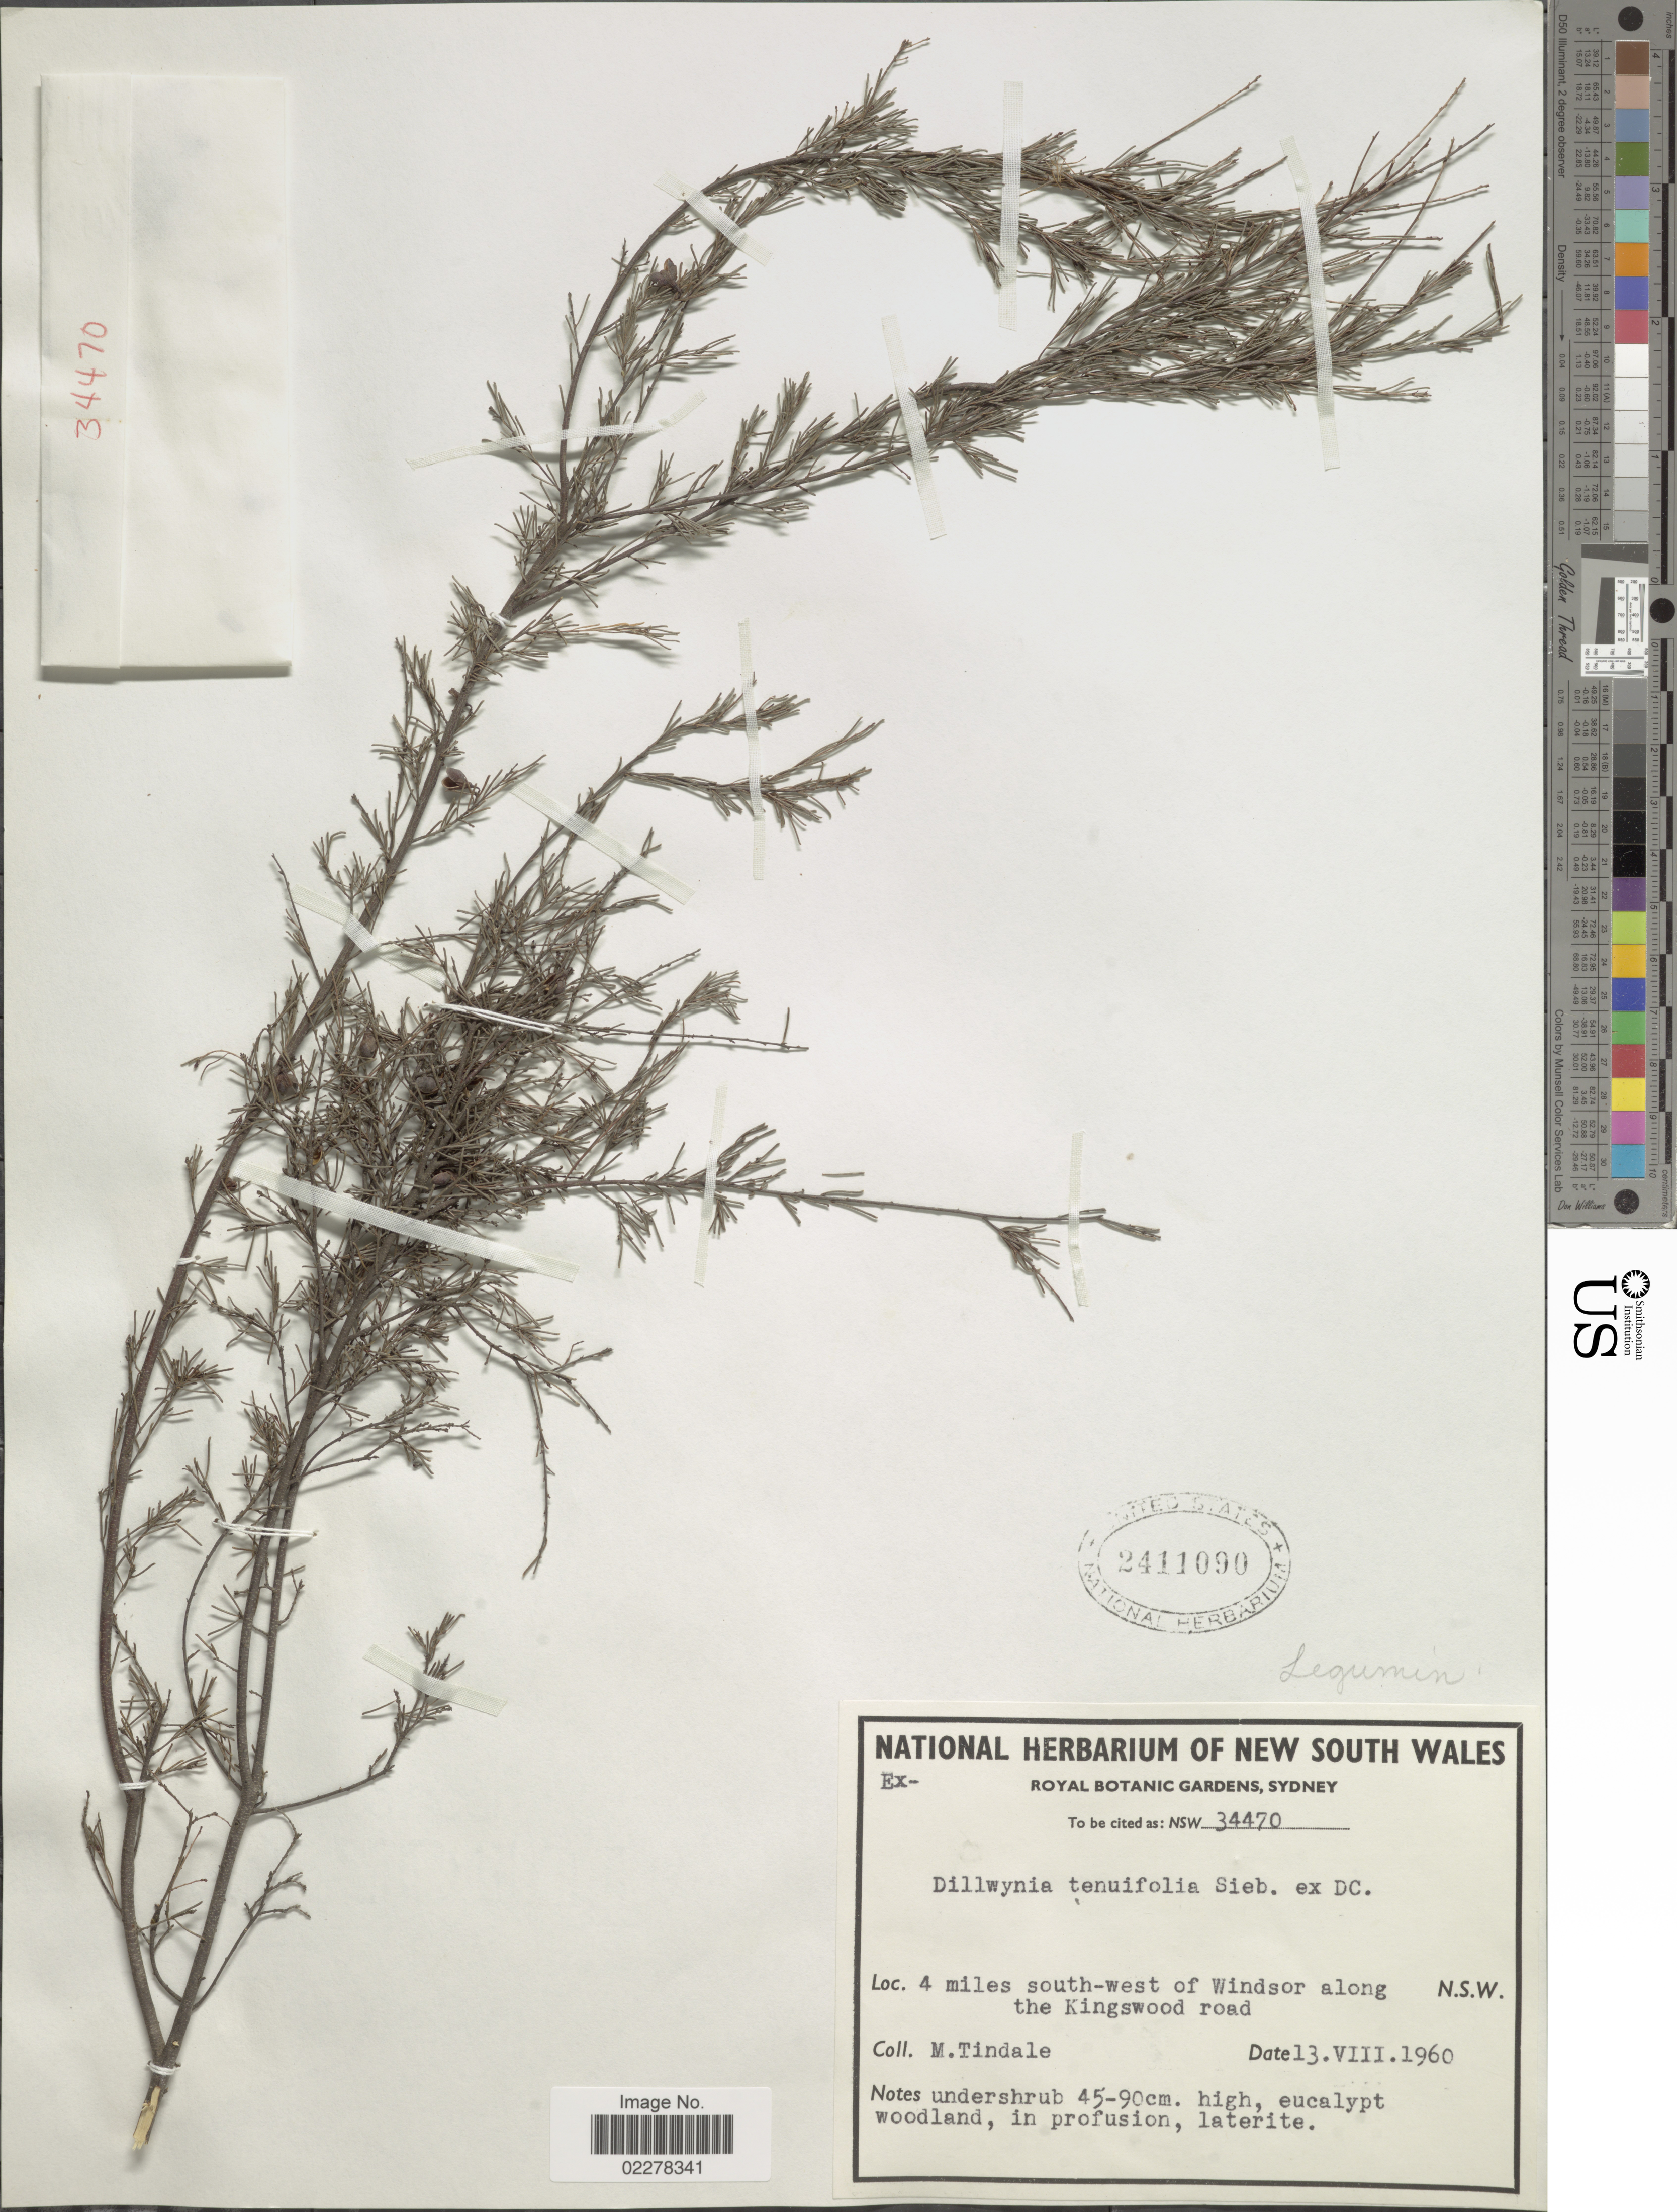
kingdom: Plantae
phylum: Tracheophyta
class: Magnoliopsida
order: Fabales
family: Fabaceae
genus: Dillwynia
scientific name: Dillwynia tenuifolia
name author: Sieber ex DC.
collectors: M. D. Tindale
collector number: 34470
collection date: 1960-08-13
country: Australia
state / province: New South Wales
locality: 4m miles asouth-west of Windsor along the Kingswood road, N.S.W.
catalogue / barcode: US 2411090